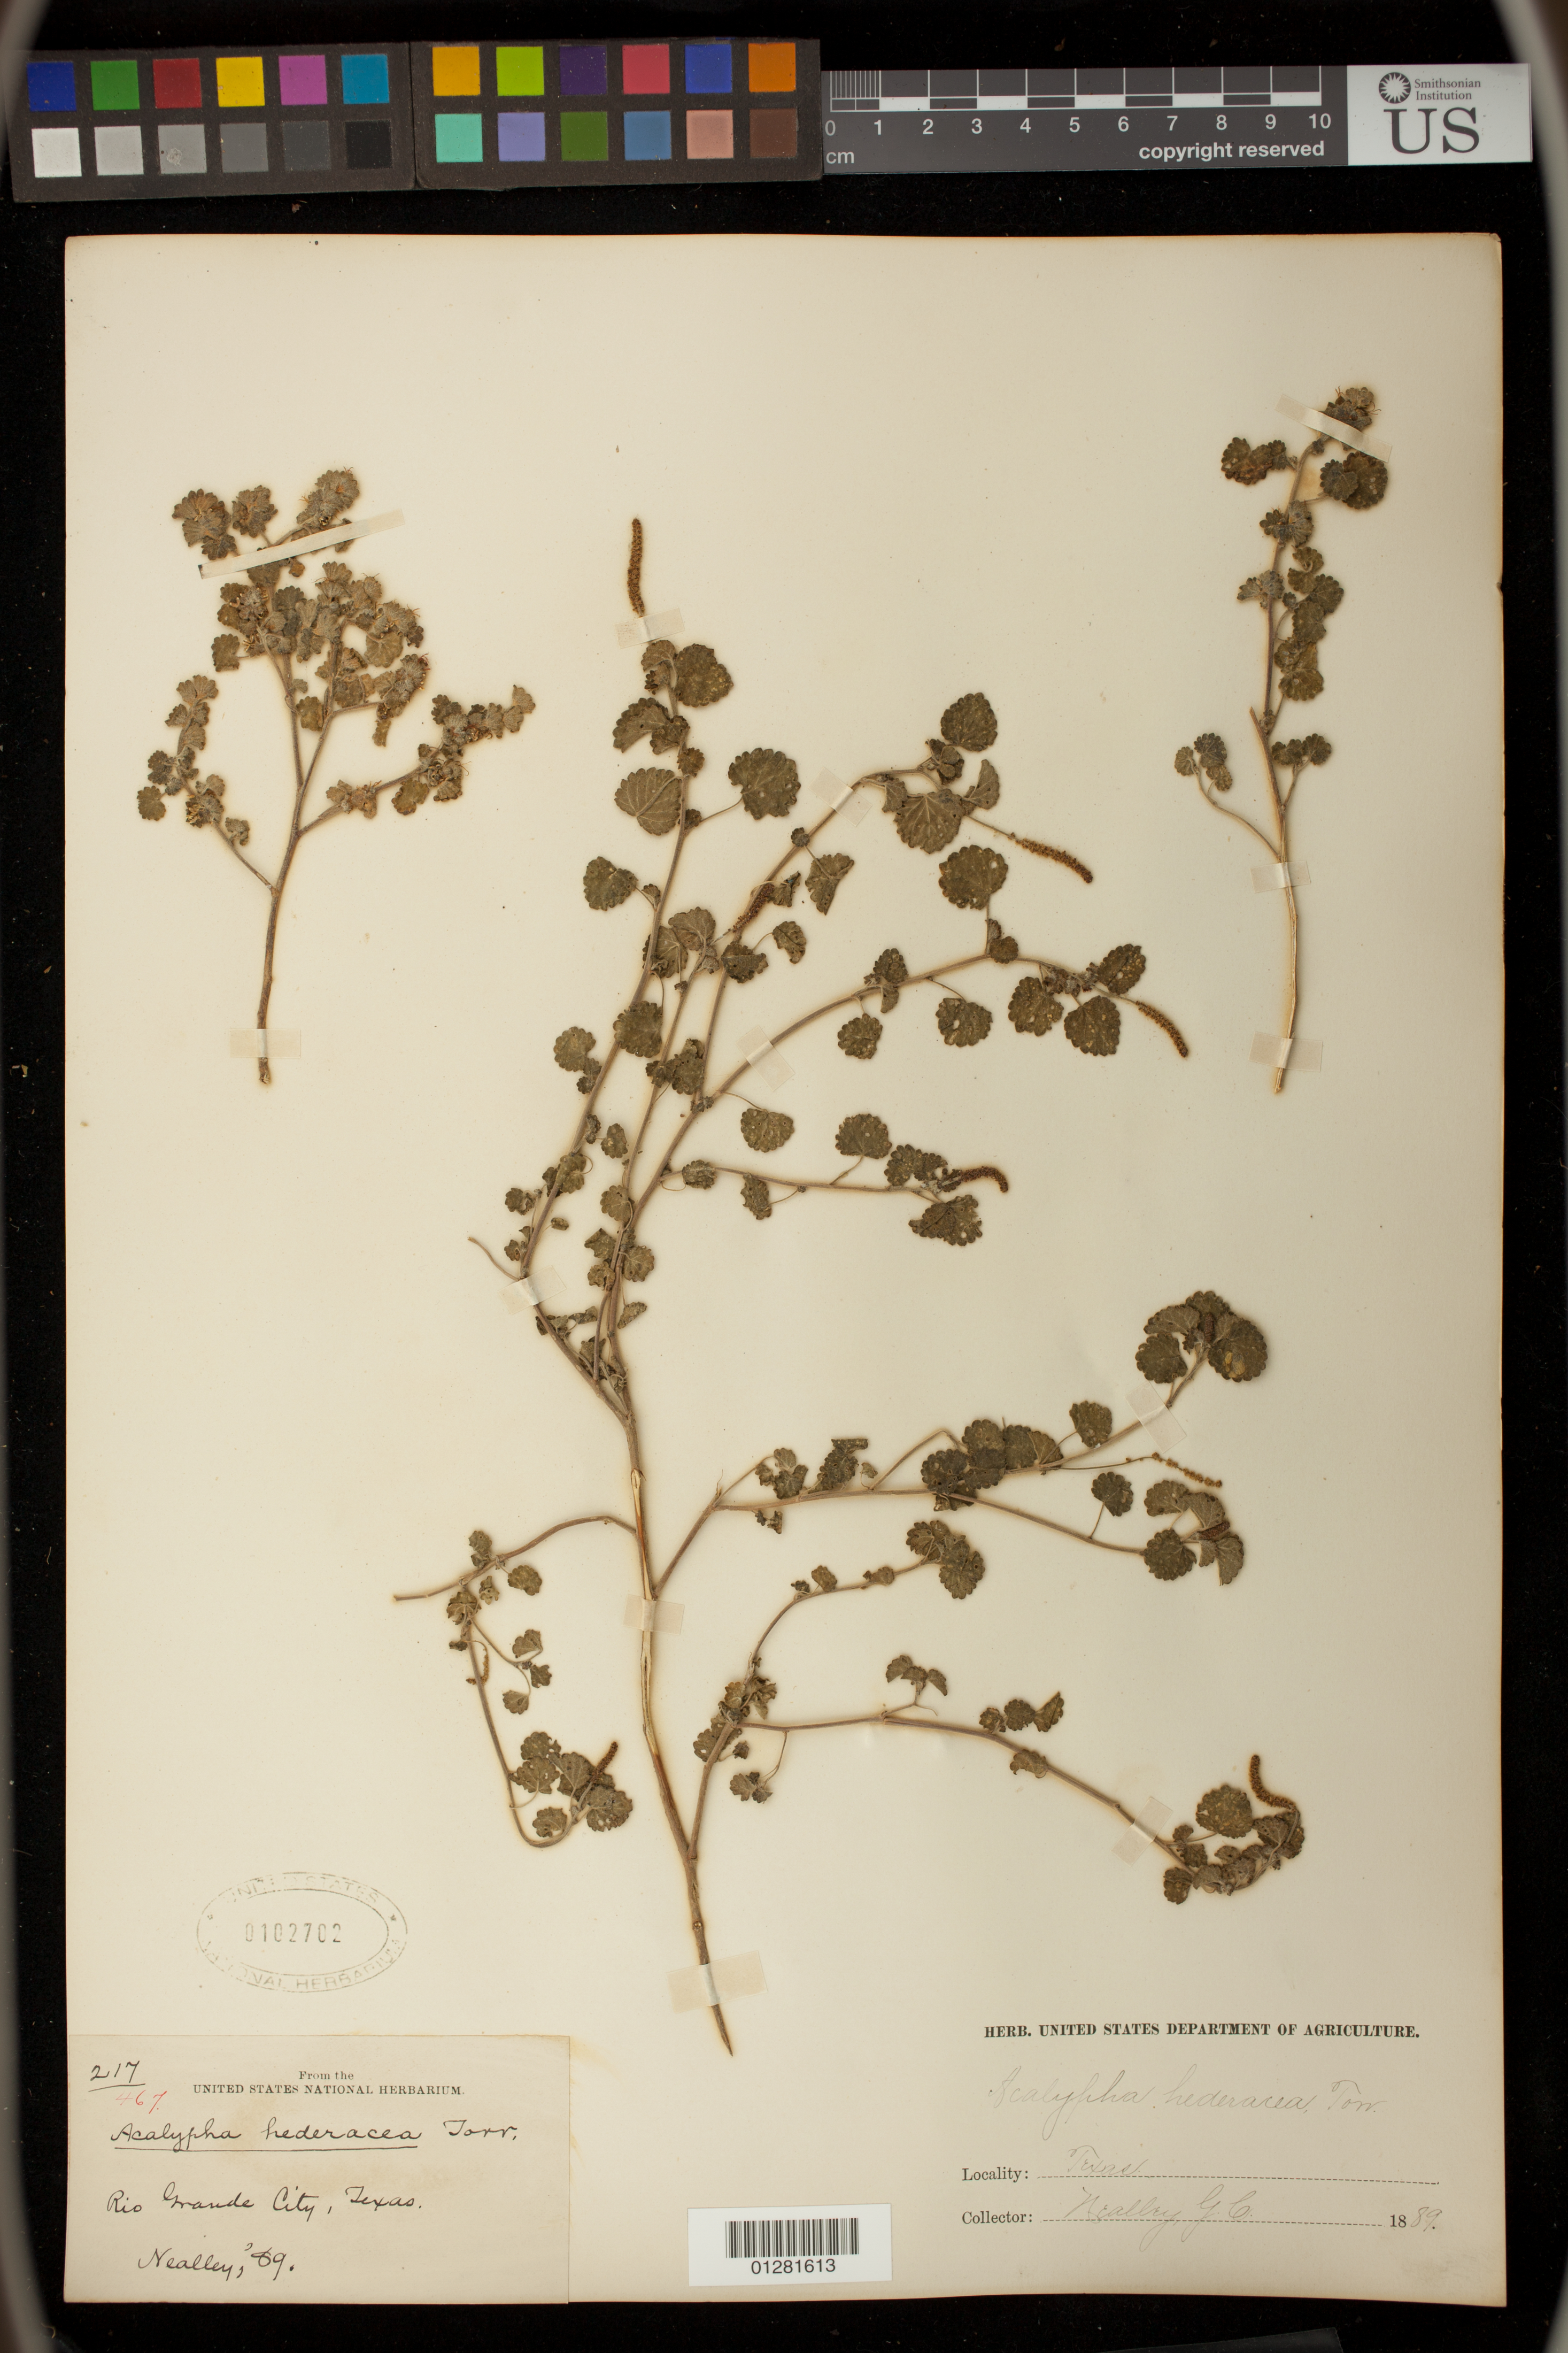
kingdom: Plantae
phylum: Tracheophyta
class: Magnoliopsida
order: Malpighiales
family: Euphorbiaceae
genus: Acalypha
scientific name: Acalypha hederacea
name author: Torr.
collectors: G. C. Nealley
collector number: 217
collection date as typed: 1889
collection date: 1889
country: United States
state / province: Texas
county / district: Starr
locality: Rio Grande City.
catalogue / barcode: US 102702